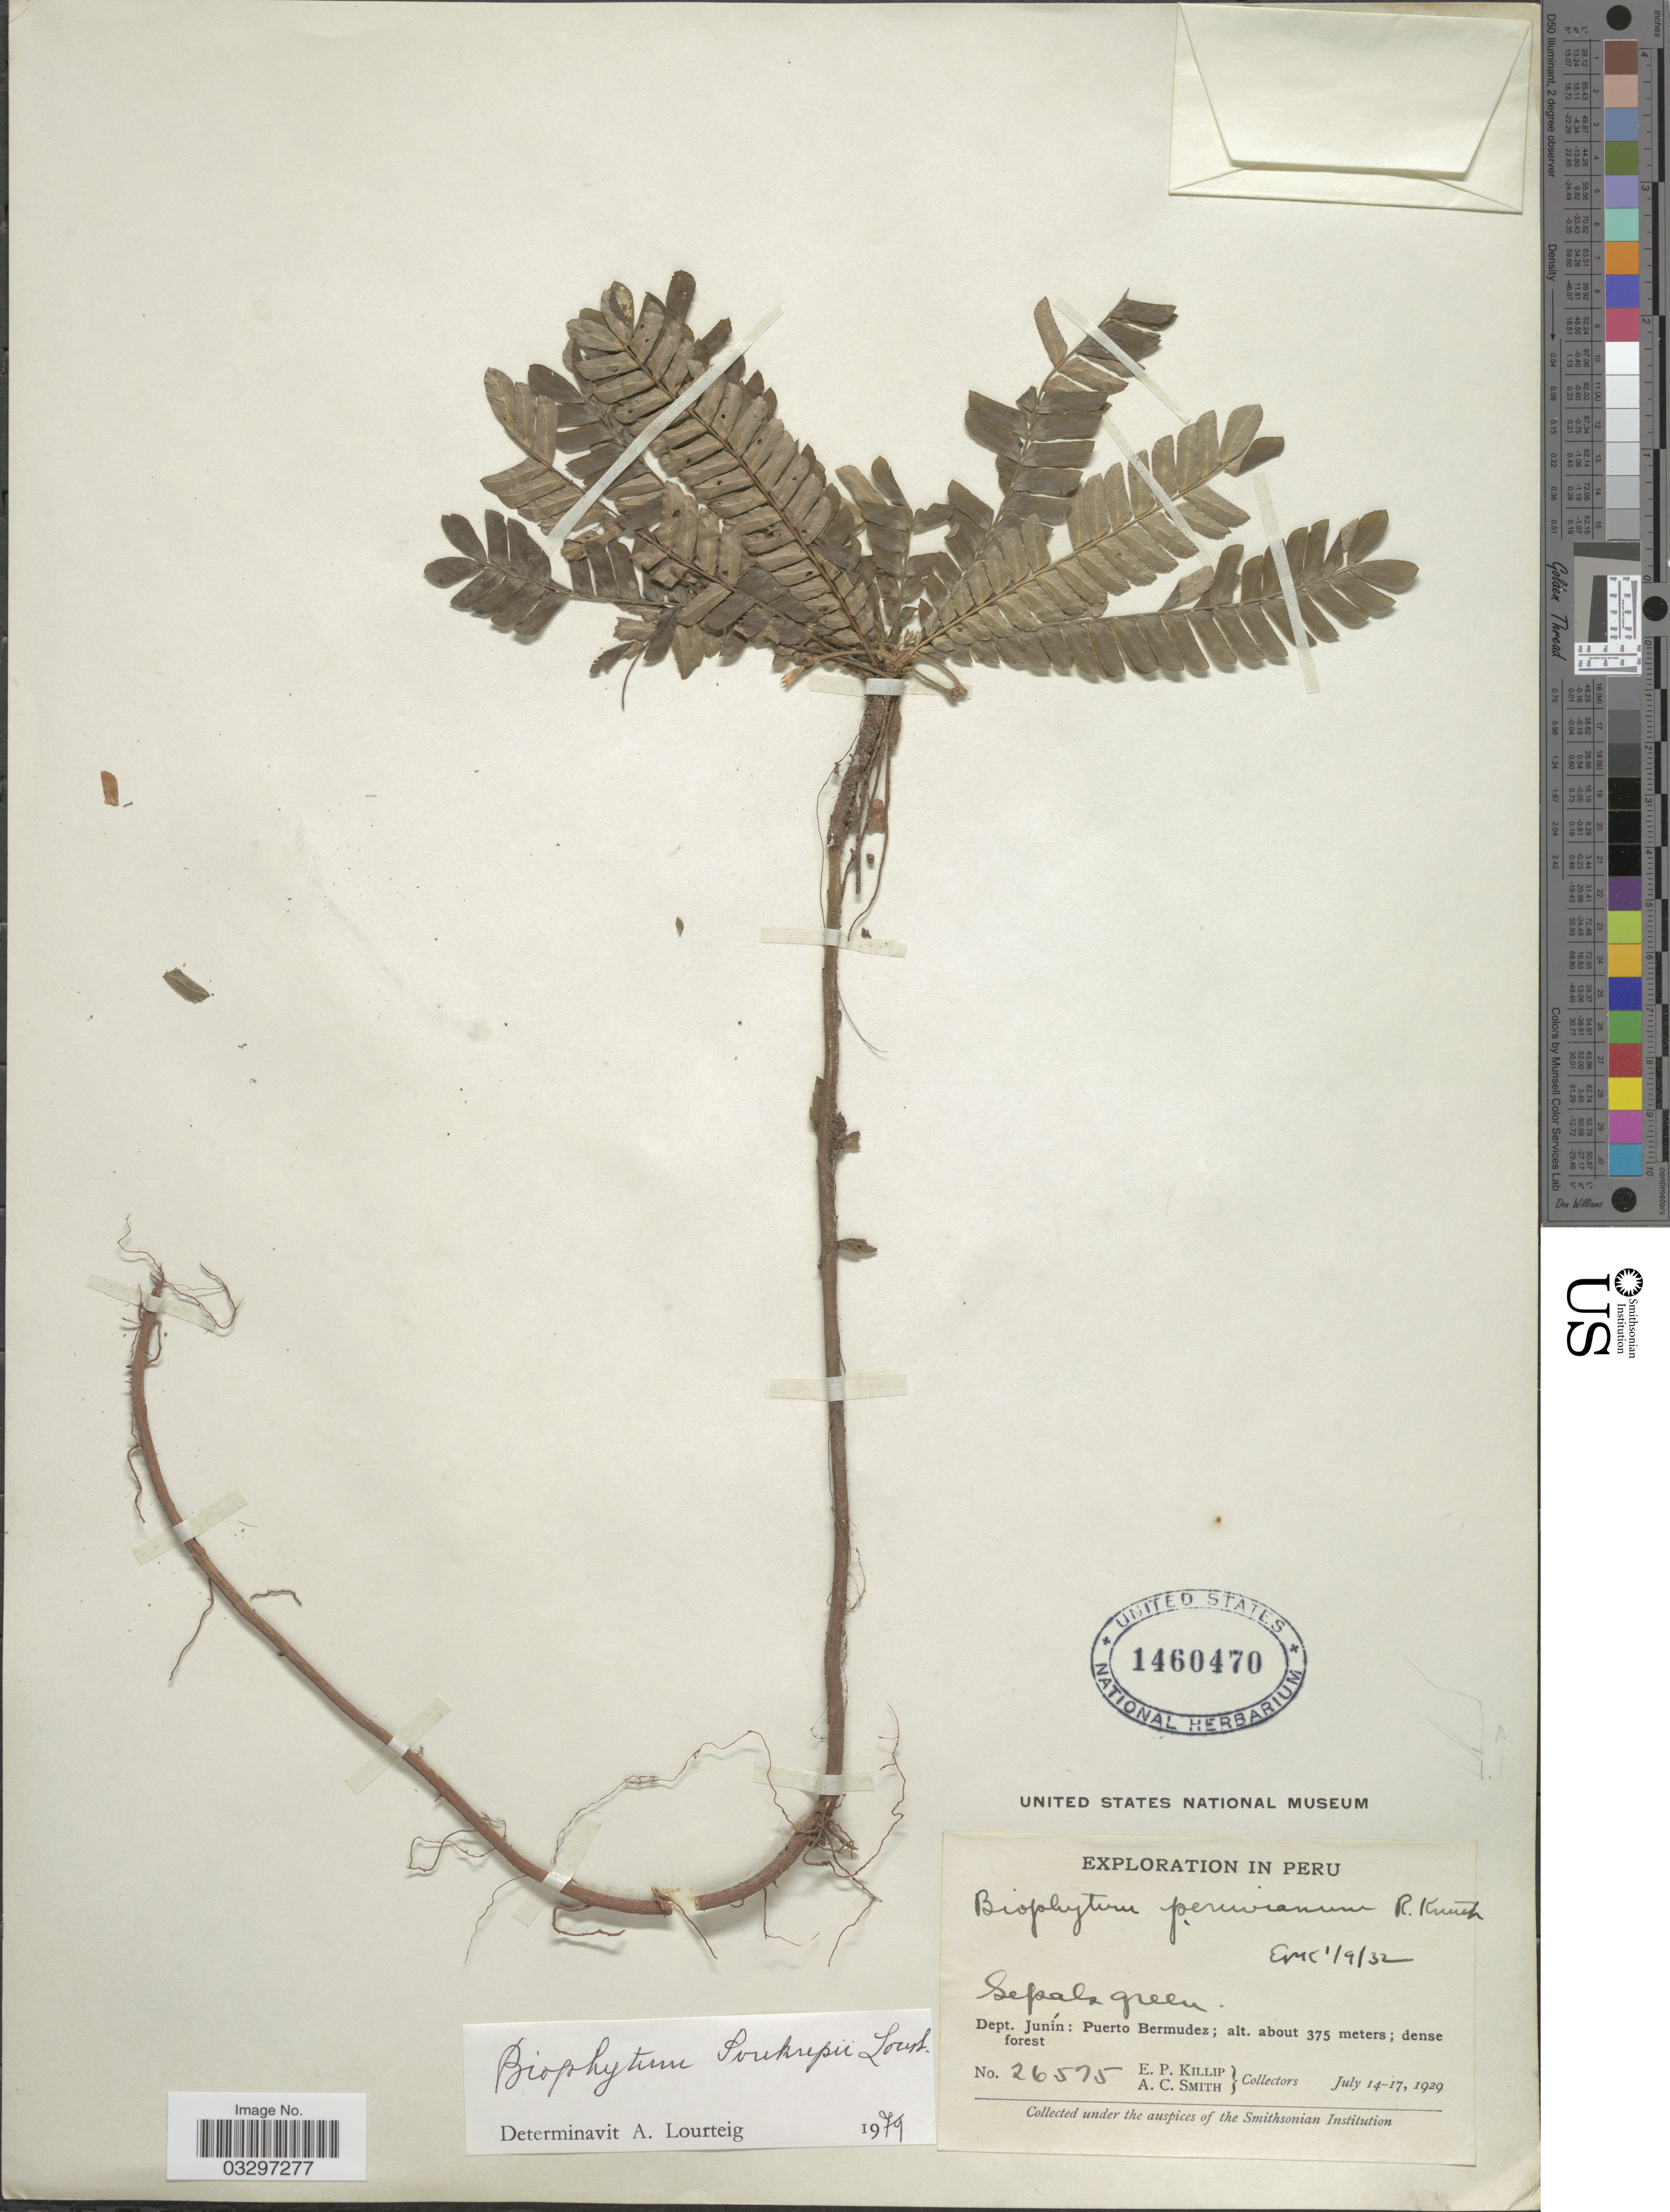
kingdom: Plantae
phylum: Tracheophyta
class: Magnoliopsida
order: Oxalidales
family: Oxalidaceae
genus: Biophytum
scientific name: Biophytum soukupii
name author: Lourteig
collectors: E. P. Killip & A. C. Smith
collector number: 26575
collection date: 1929-07-14/1929-07-17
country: Peru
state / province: Junín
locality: Dept. Junín: Puerto Bermudez.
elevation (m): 375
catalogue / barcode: US 1460470